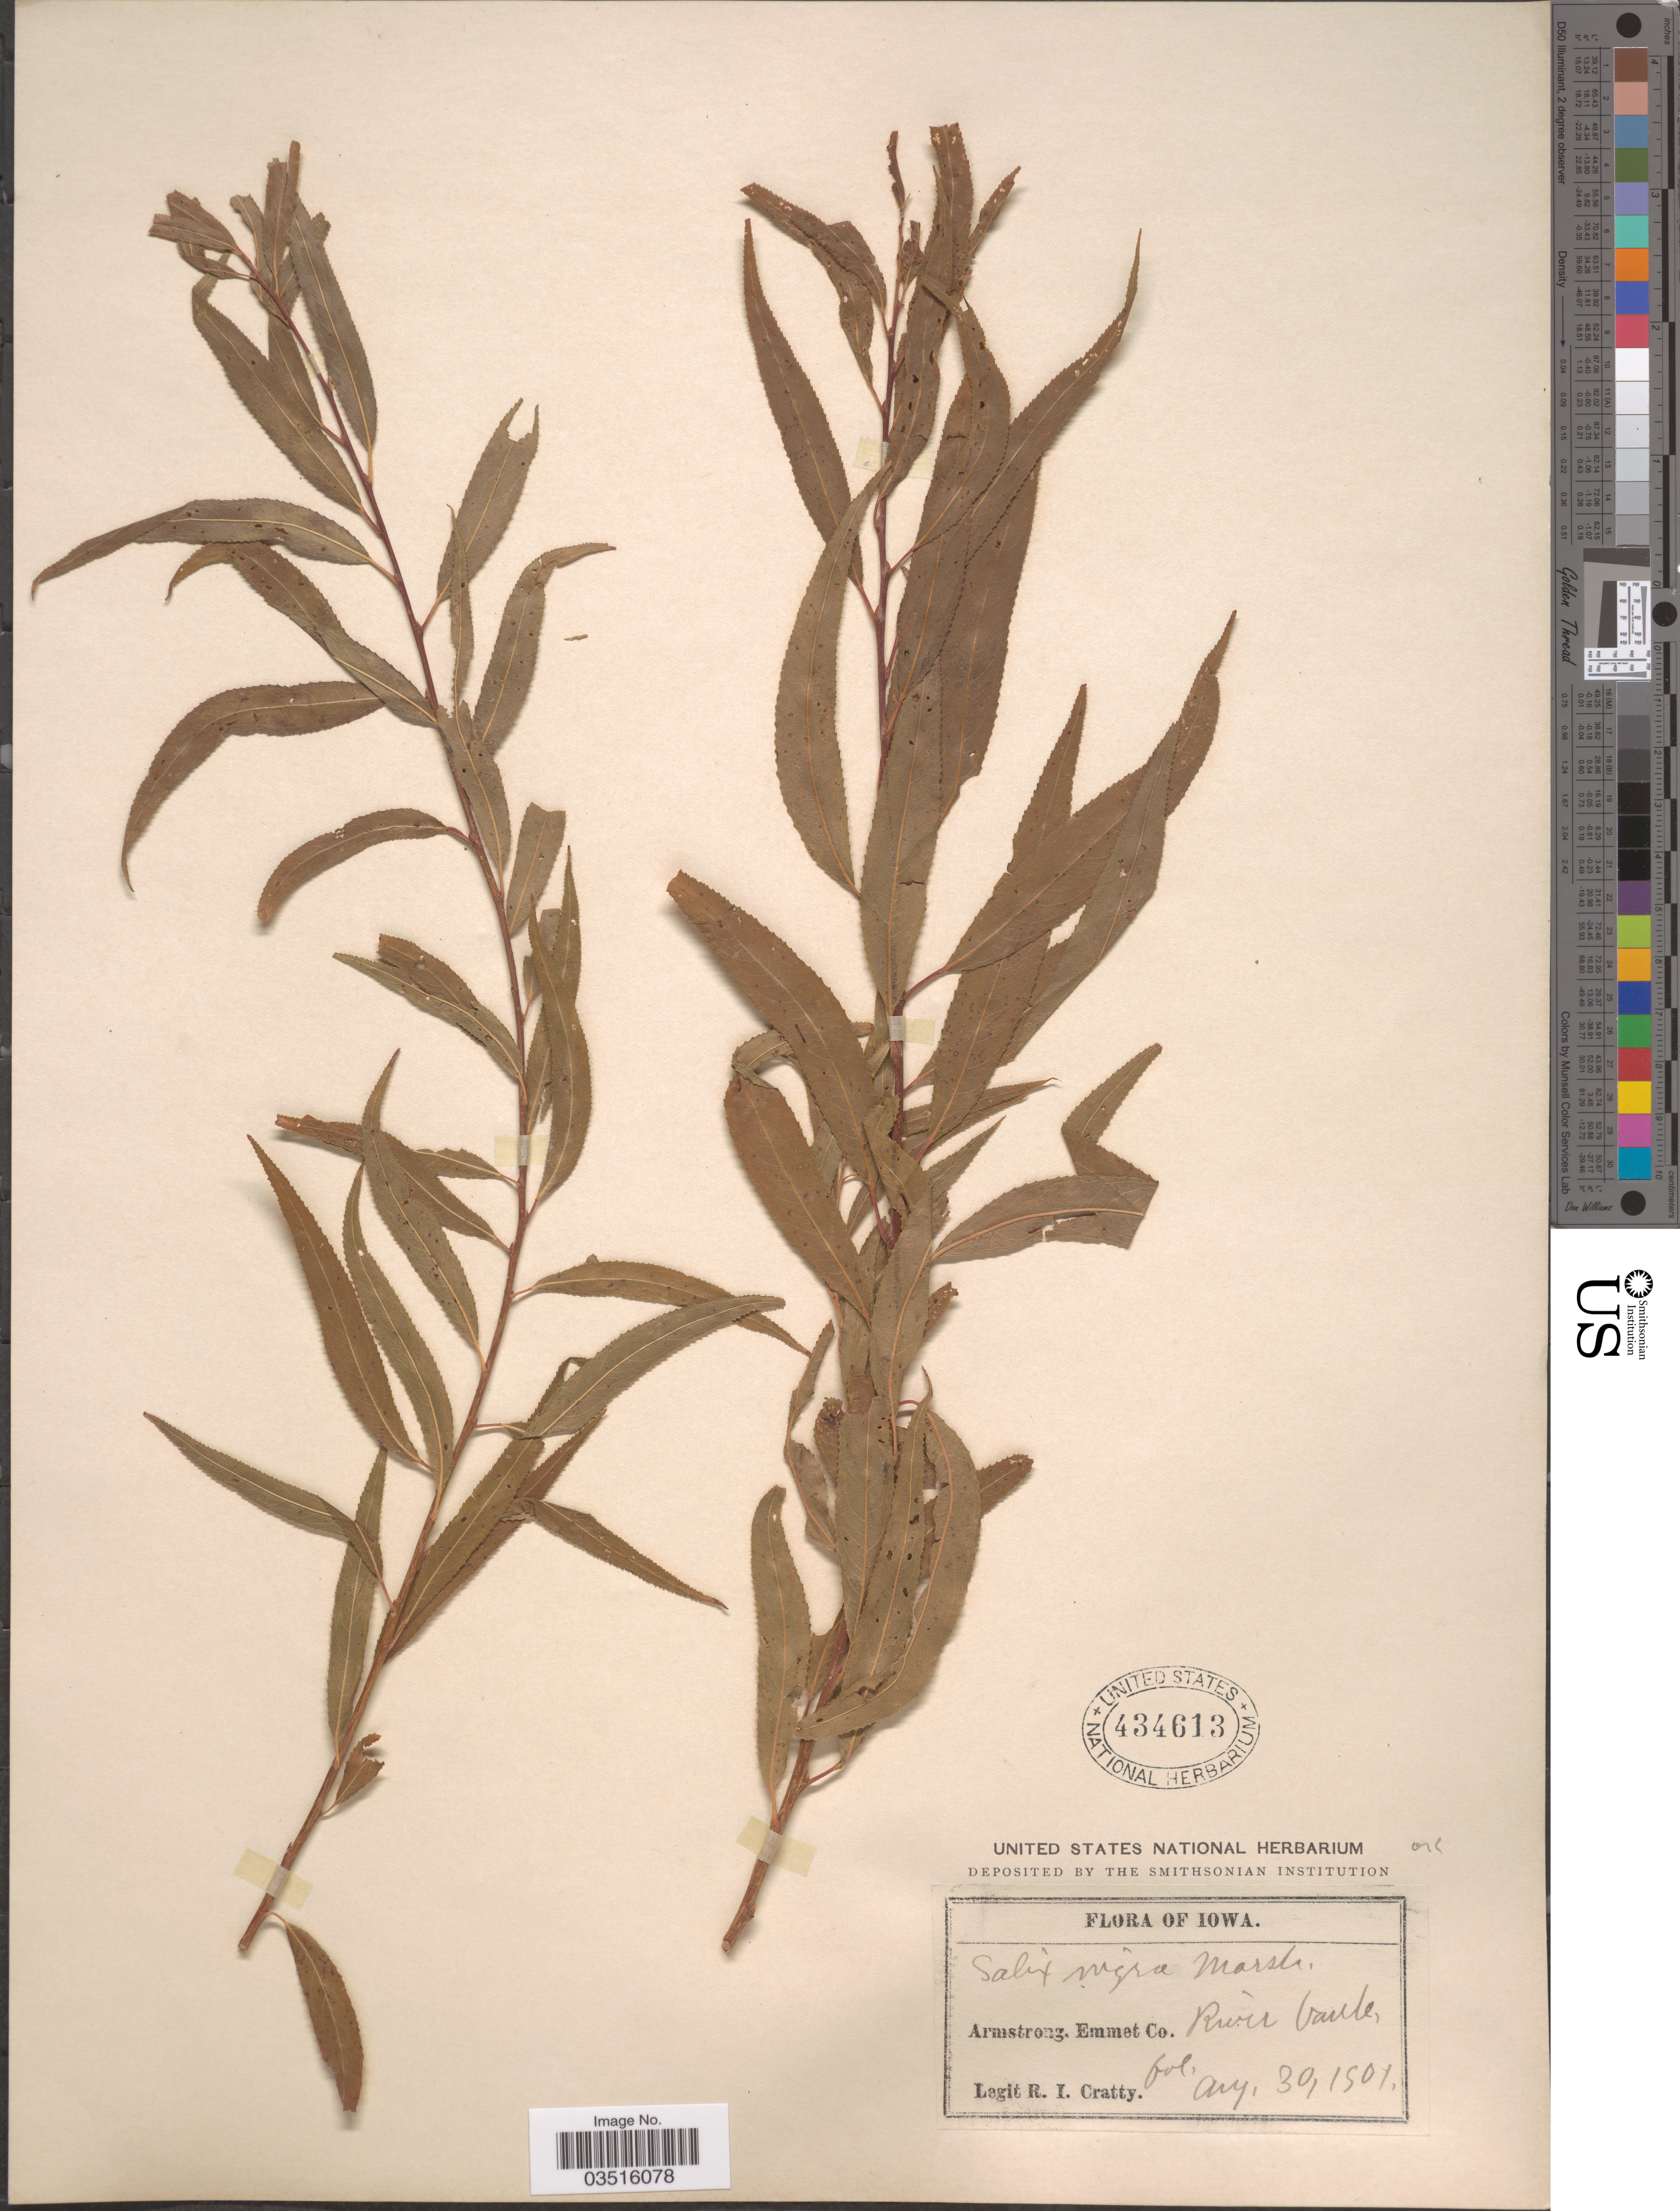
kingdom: Plantae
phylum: Tracheophyta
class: Magnoliopsida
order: Malpighiales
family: Salicaceae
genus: Salix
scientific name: Salix nigra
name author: Marshall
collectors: R. Cratty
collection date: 1901-08-30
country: United States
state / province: Iowa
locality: Armstrong, Emmet Co. River bank.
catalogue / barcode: US 434613